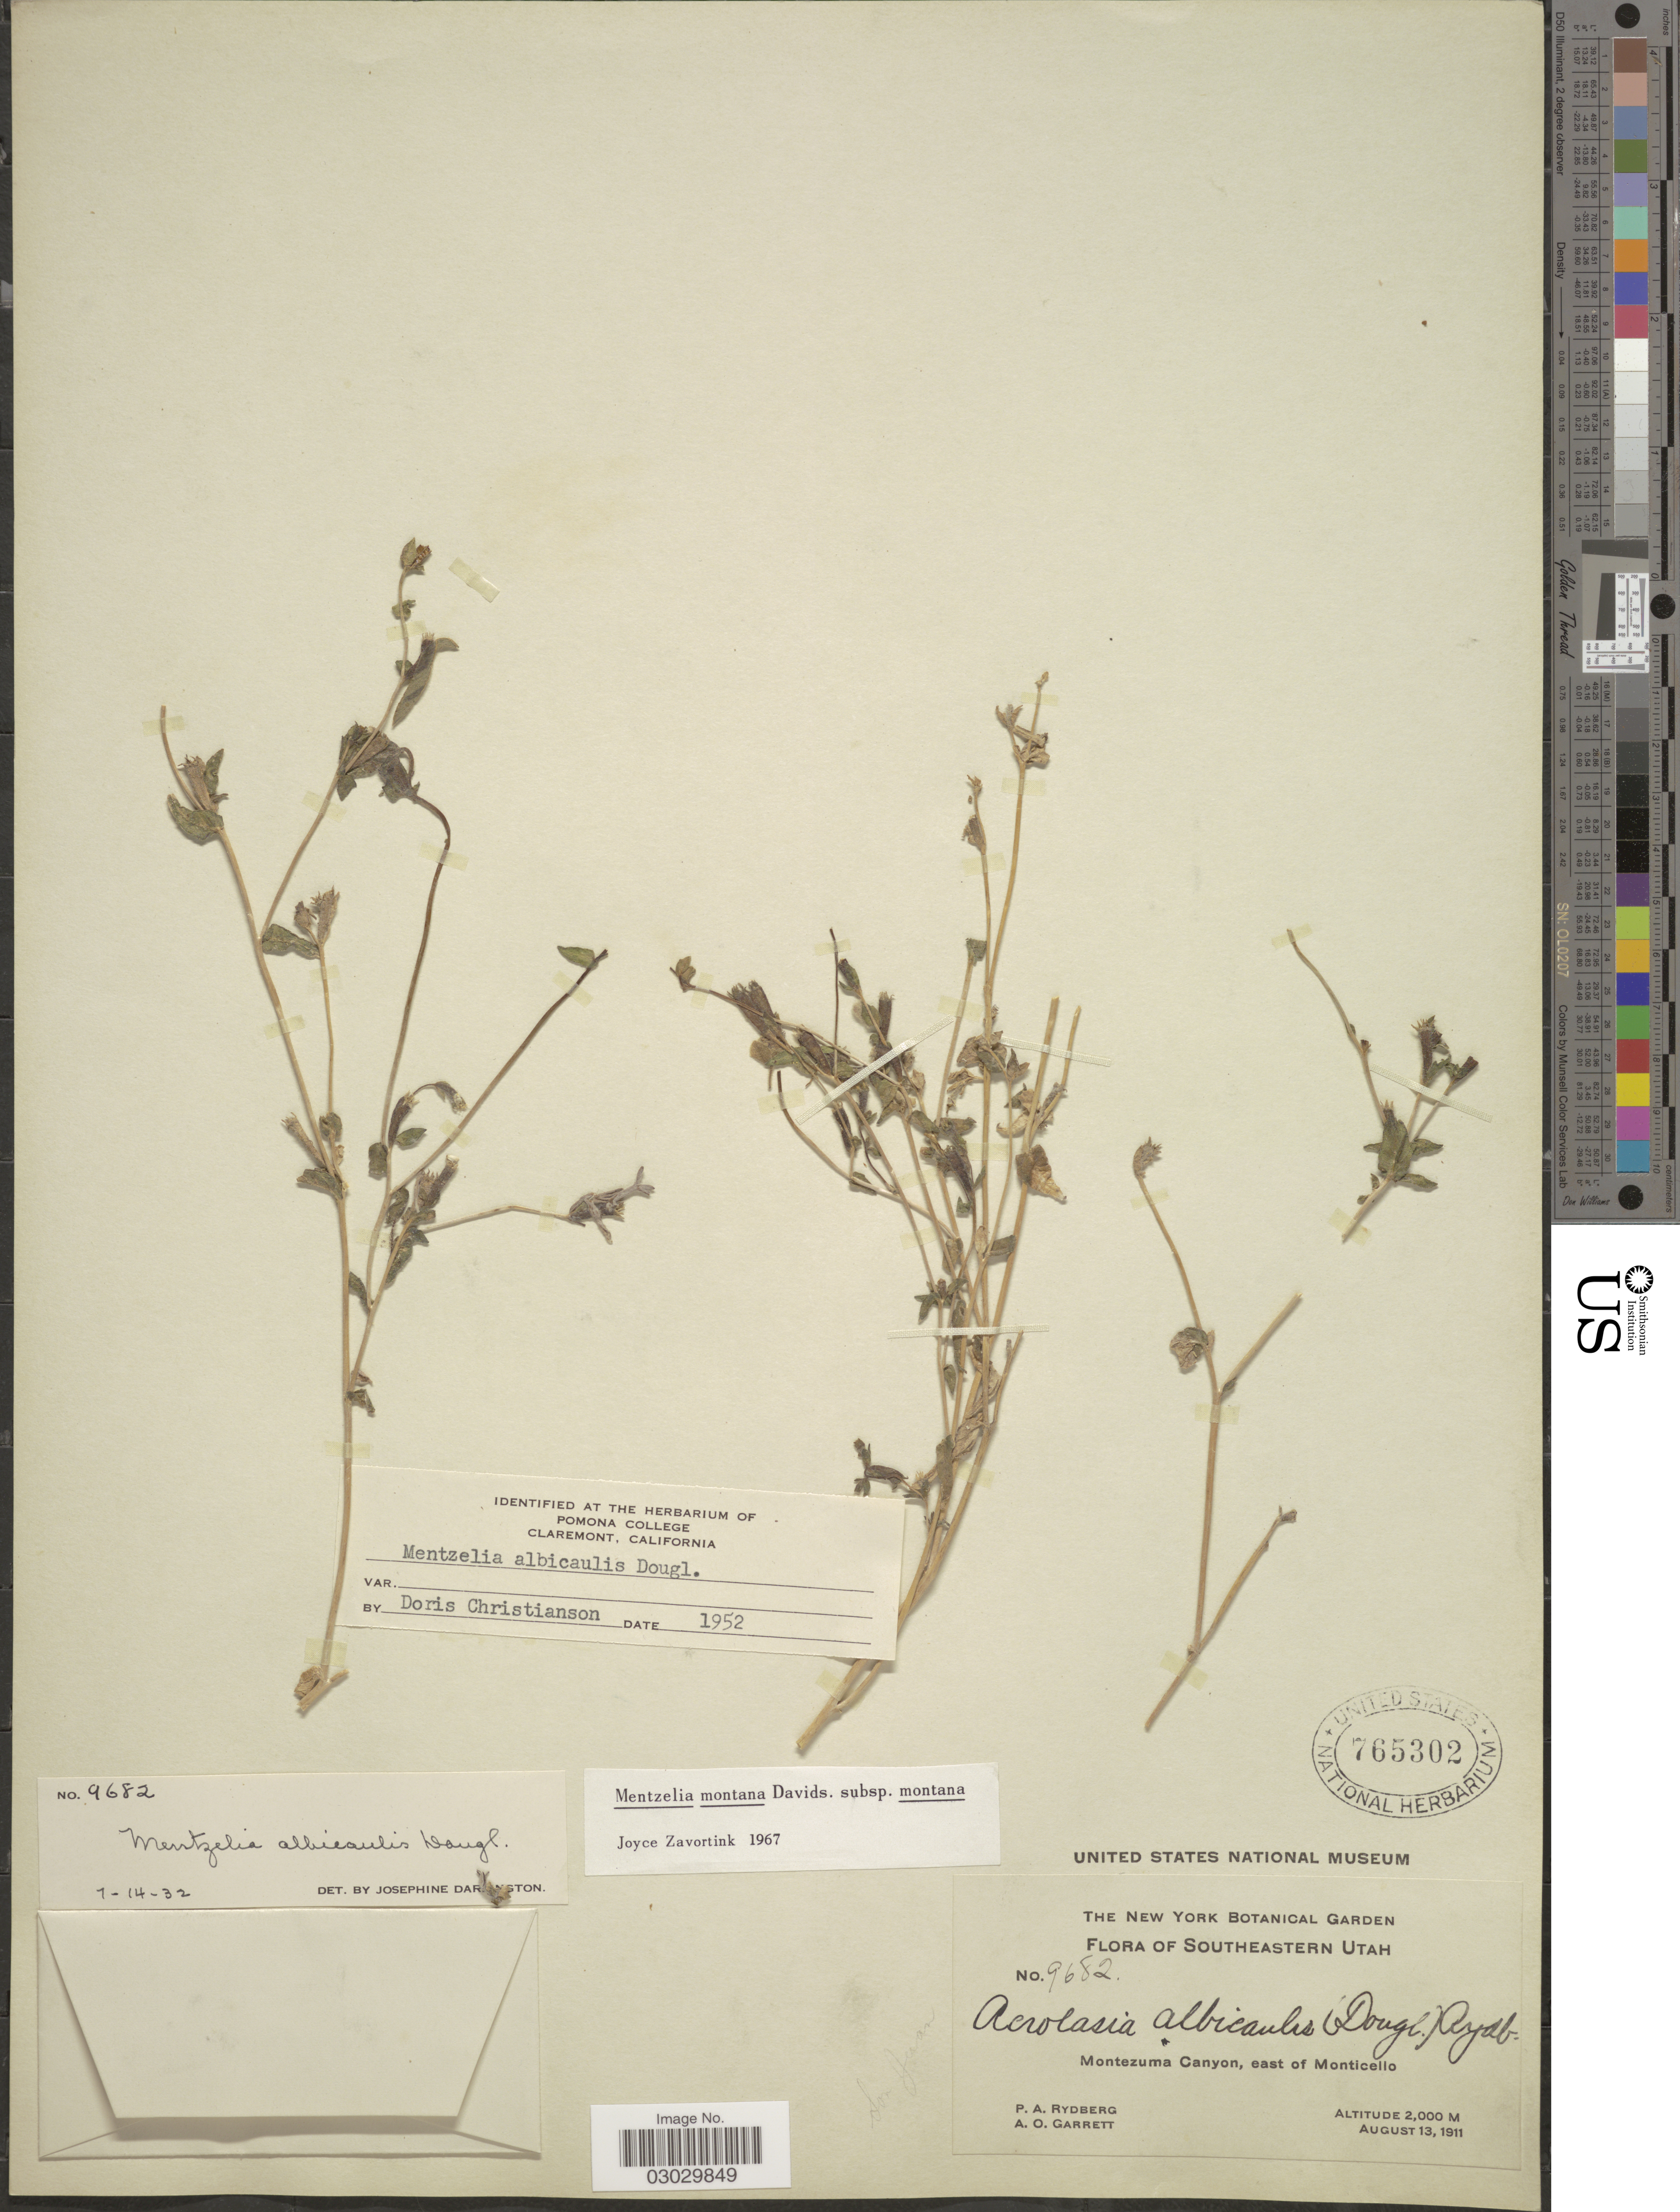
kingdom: Plantae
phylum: Tracheophyta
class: Magnoliopsida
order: Cornales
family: Loasaceae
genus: Mentzelia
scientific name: Mentzelia montana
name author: (Davidson) Davidson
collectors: P. A. Rydberg & A. O. Garrett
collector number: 9682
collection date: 1911-08-13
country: United States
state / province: Utah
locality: Southeastern Utah. Montezuma Canyon, east of Monticello.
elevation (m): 2000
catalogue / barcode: US 765302